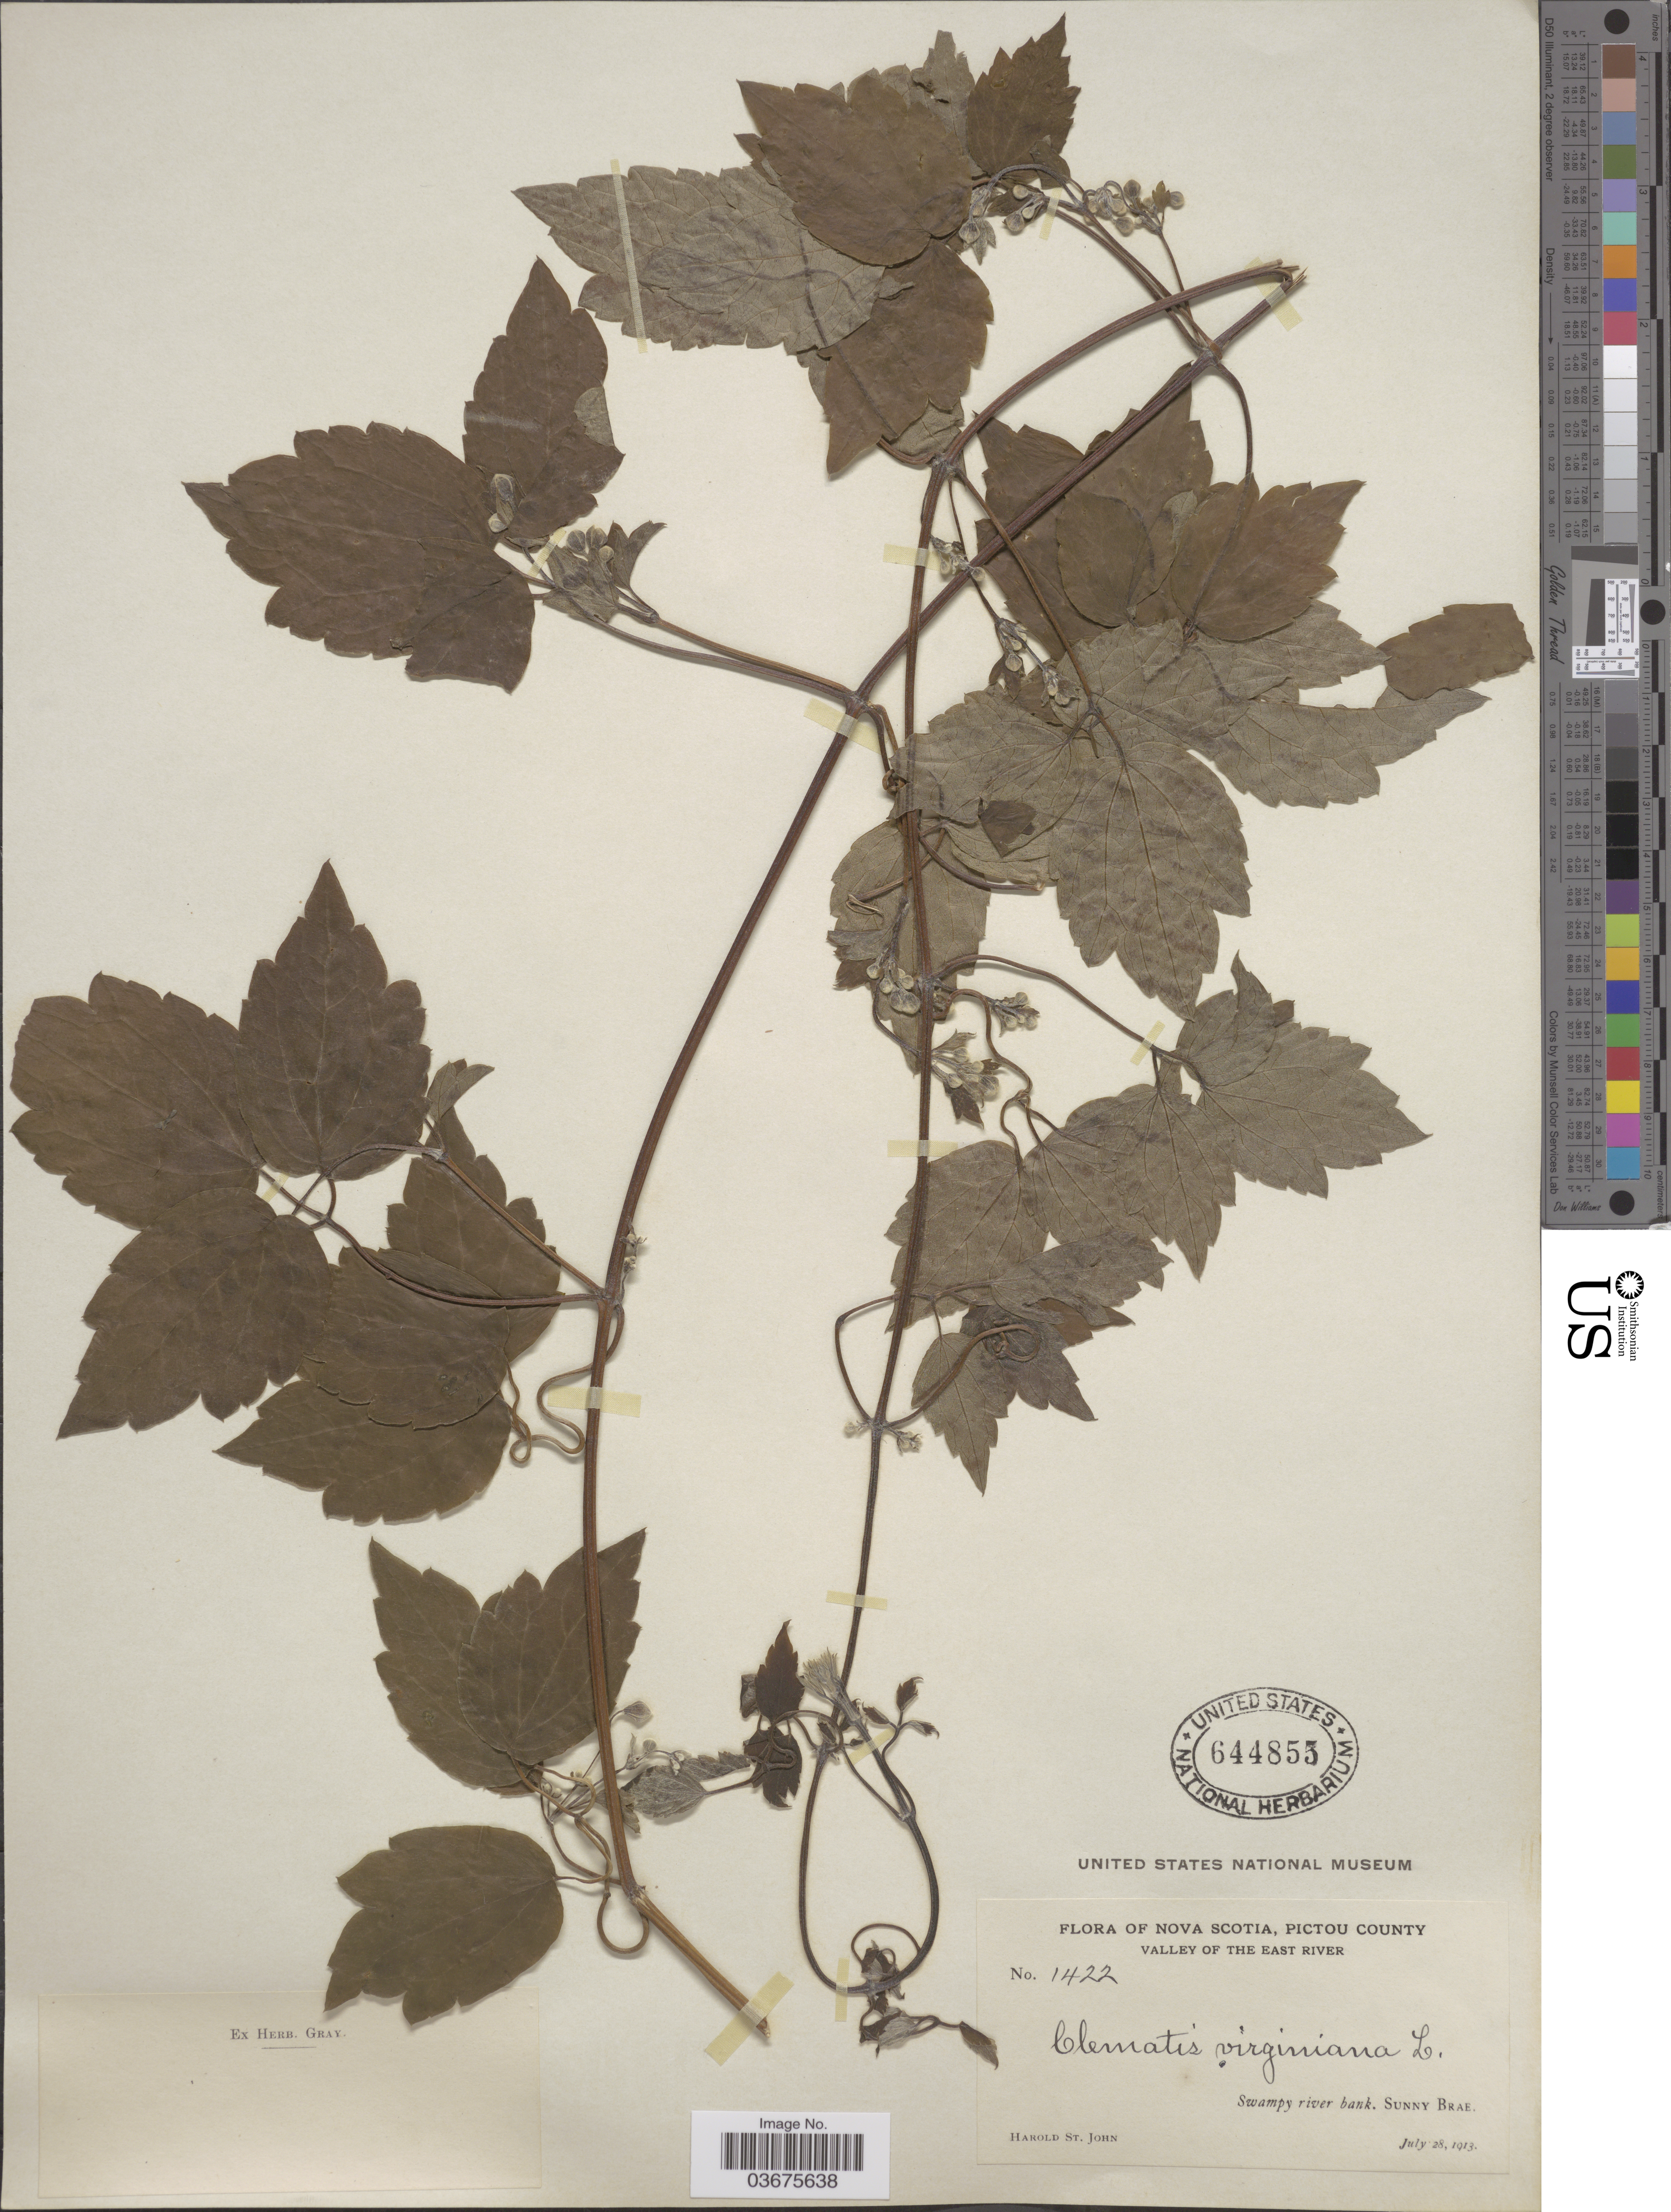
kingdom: Plantae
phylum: Tracheophyta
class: Magnoliopsida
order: Ranunculales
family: Ranunculaceae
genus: Clematis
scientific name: Clematis virginiana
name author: L.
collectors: H. St. John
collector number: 1422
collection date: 1913-07-28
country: Canada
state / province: Nova Scotia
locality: Pictou County. Valley of the East River. Swampy river bank. Sunny Brae.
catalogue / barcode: US 644855